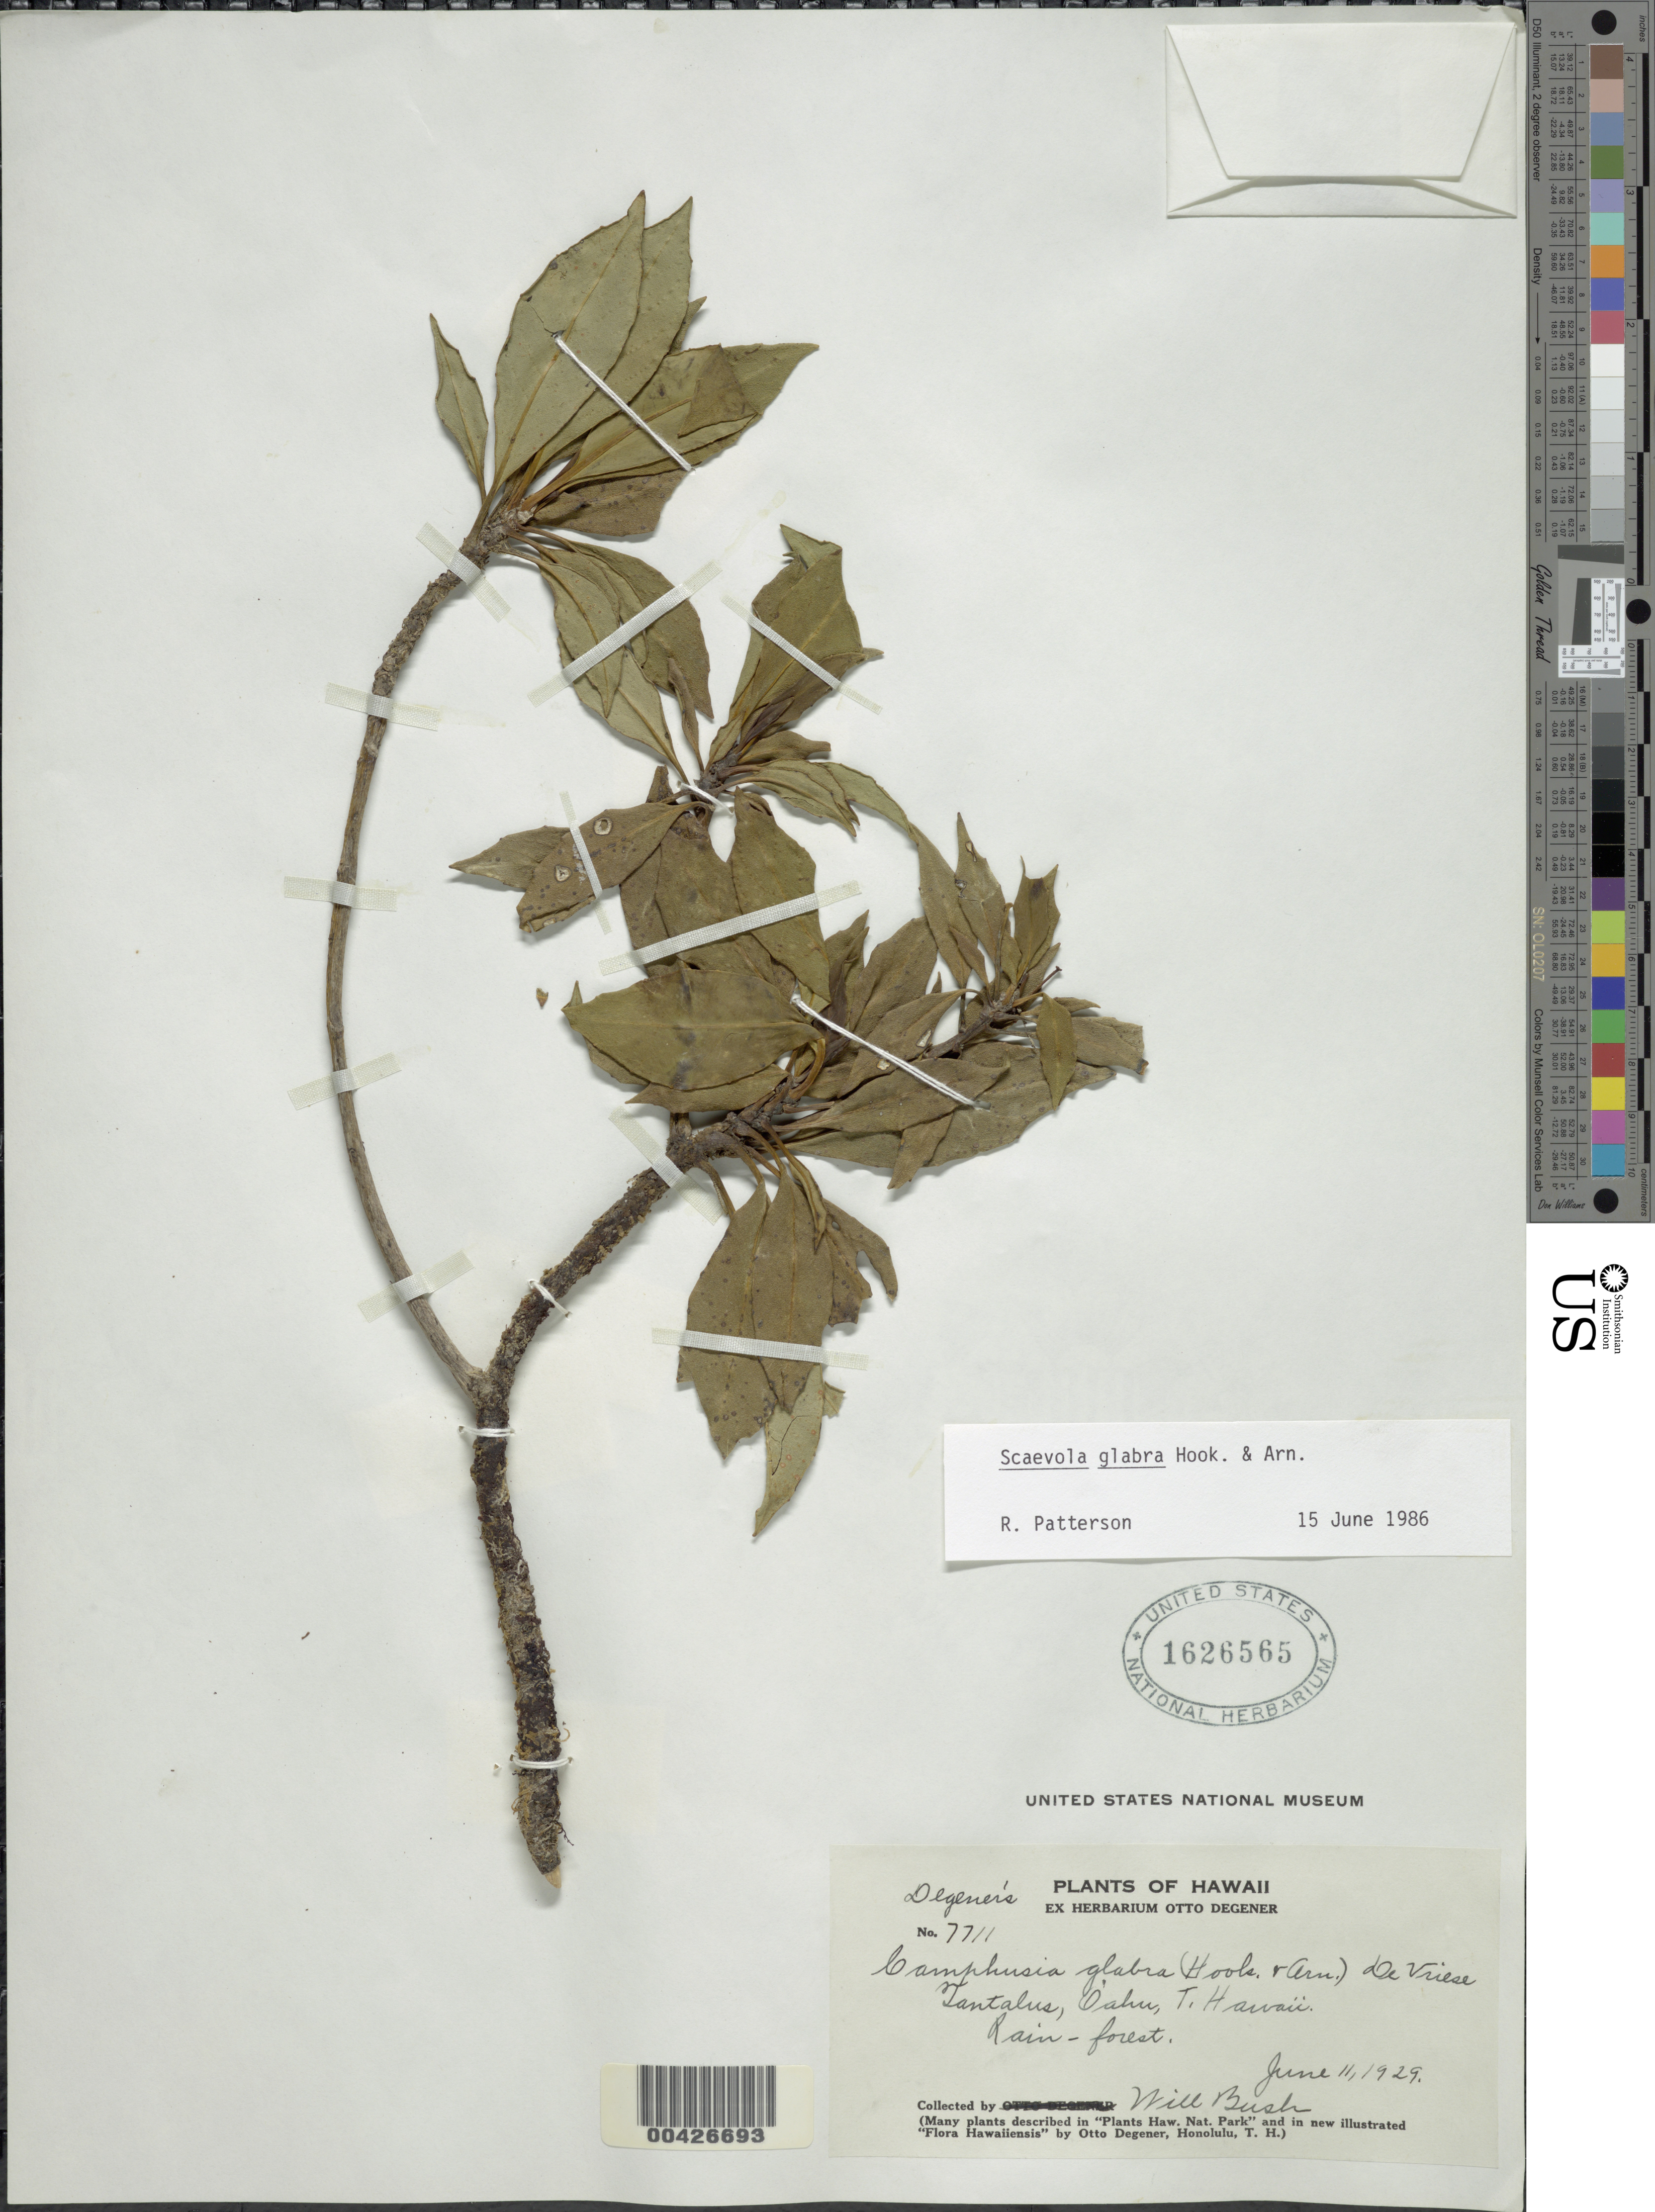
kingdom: Plantae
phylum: Tracheophyta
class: Magnoliopsida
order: Asterales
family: Goodeniaceae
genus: Scaevola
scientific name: Scaevola glabra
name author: Hook. & Arn.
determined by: Patterson, R.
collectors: W. Bush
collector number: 7711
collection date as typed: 11 Jun 1929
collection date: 1929-06-11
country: United States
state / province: Hawaii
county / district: Honolulu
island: Oahu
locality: Tantalus, Oahu, T. Hawaii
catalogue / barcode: US 1626565